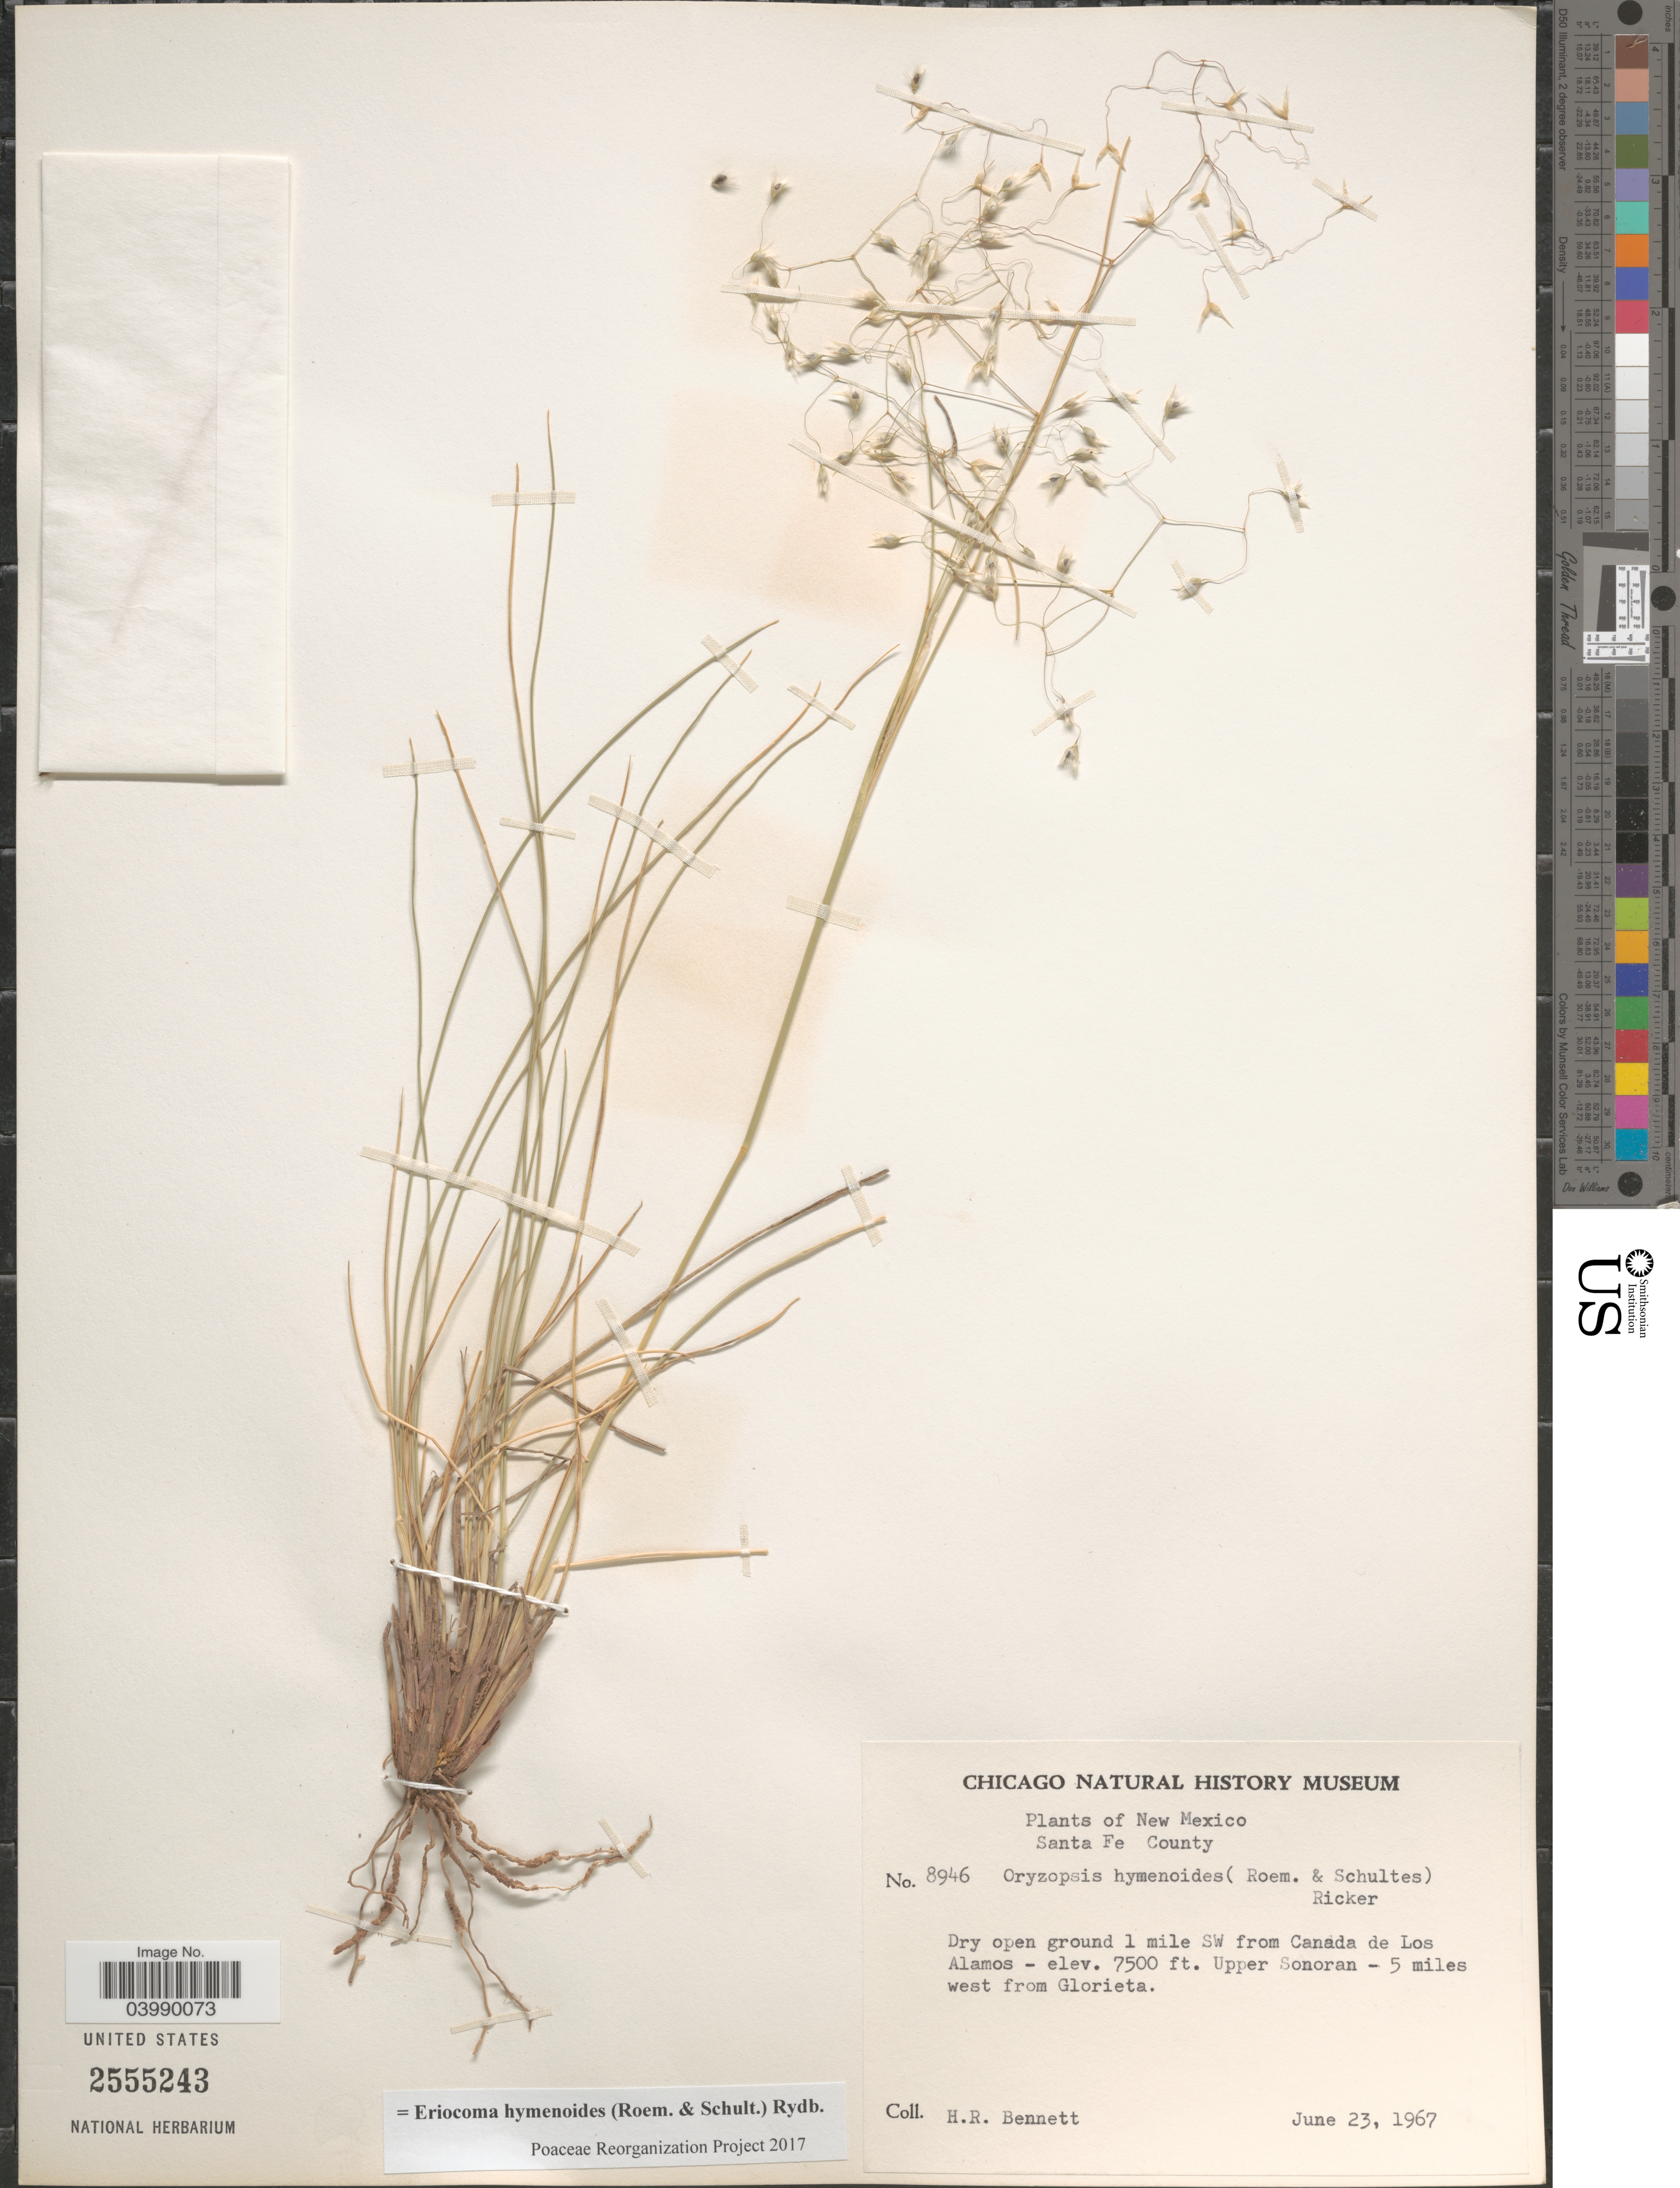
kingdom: Plantae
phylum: Tracheophyta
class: Liliopsida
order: Poales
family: Poaceae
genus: Eriocoma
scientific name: Eriocoma hymenoides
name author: (Roem. & Schult.) Rydb.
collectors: H. R. Bennett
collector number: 8946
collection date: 1967-06-23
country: United States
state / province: New Mexico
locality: Santa Fe County. 1 mile SW from Canada de Los Alamos. Upper Sonoran - 5 miles west from Glorieta.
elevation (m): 2286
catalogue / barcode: US 2555243